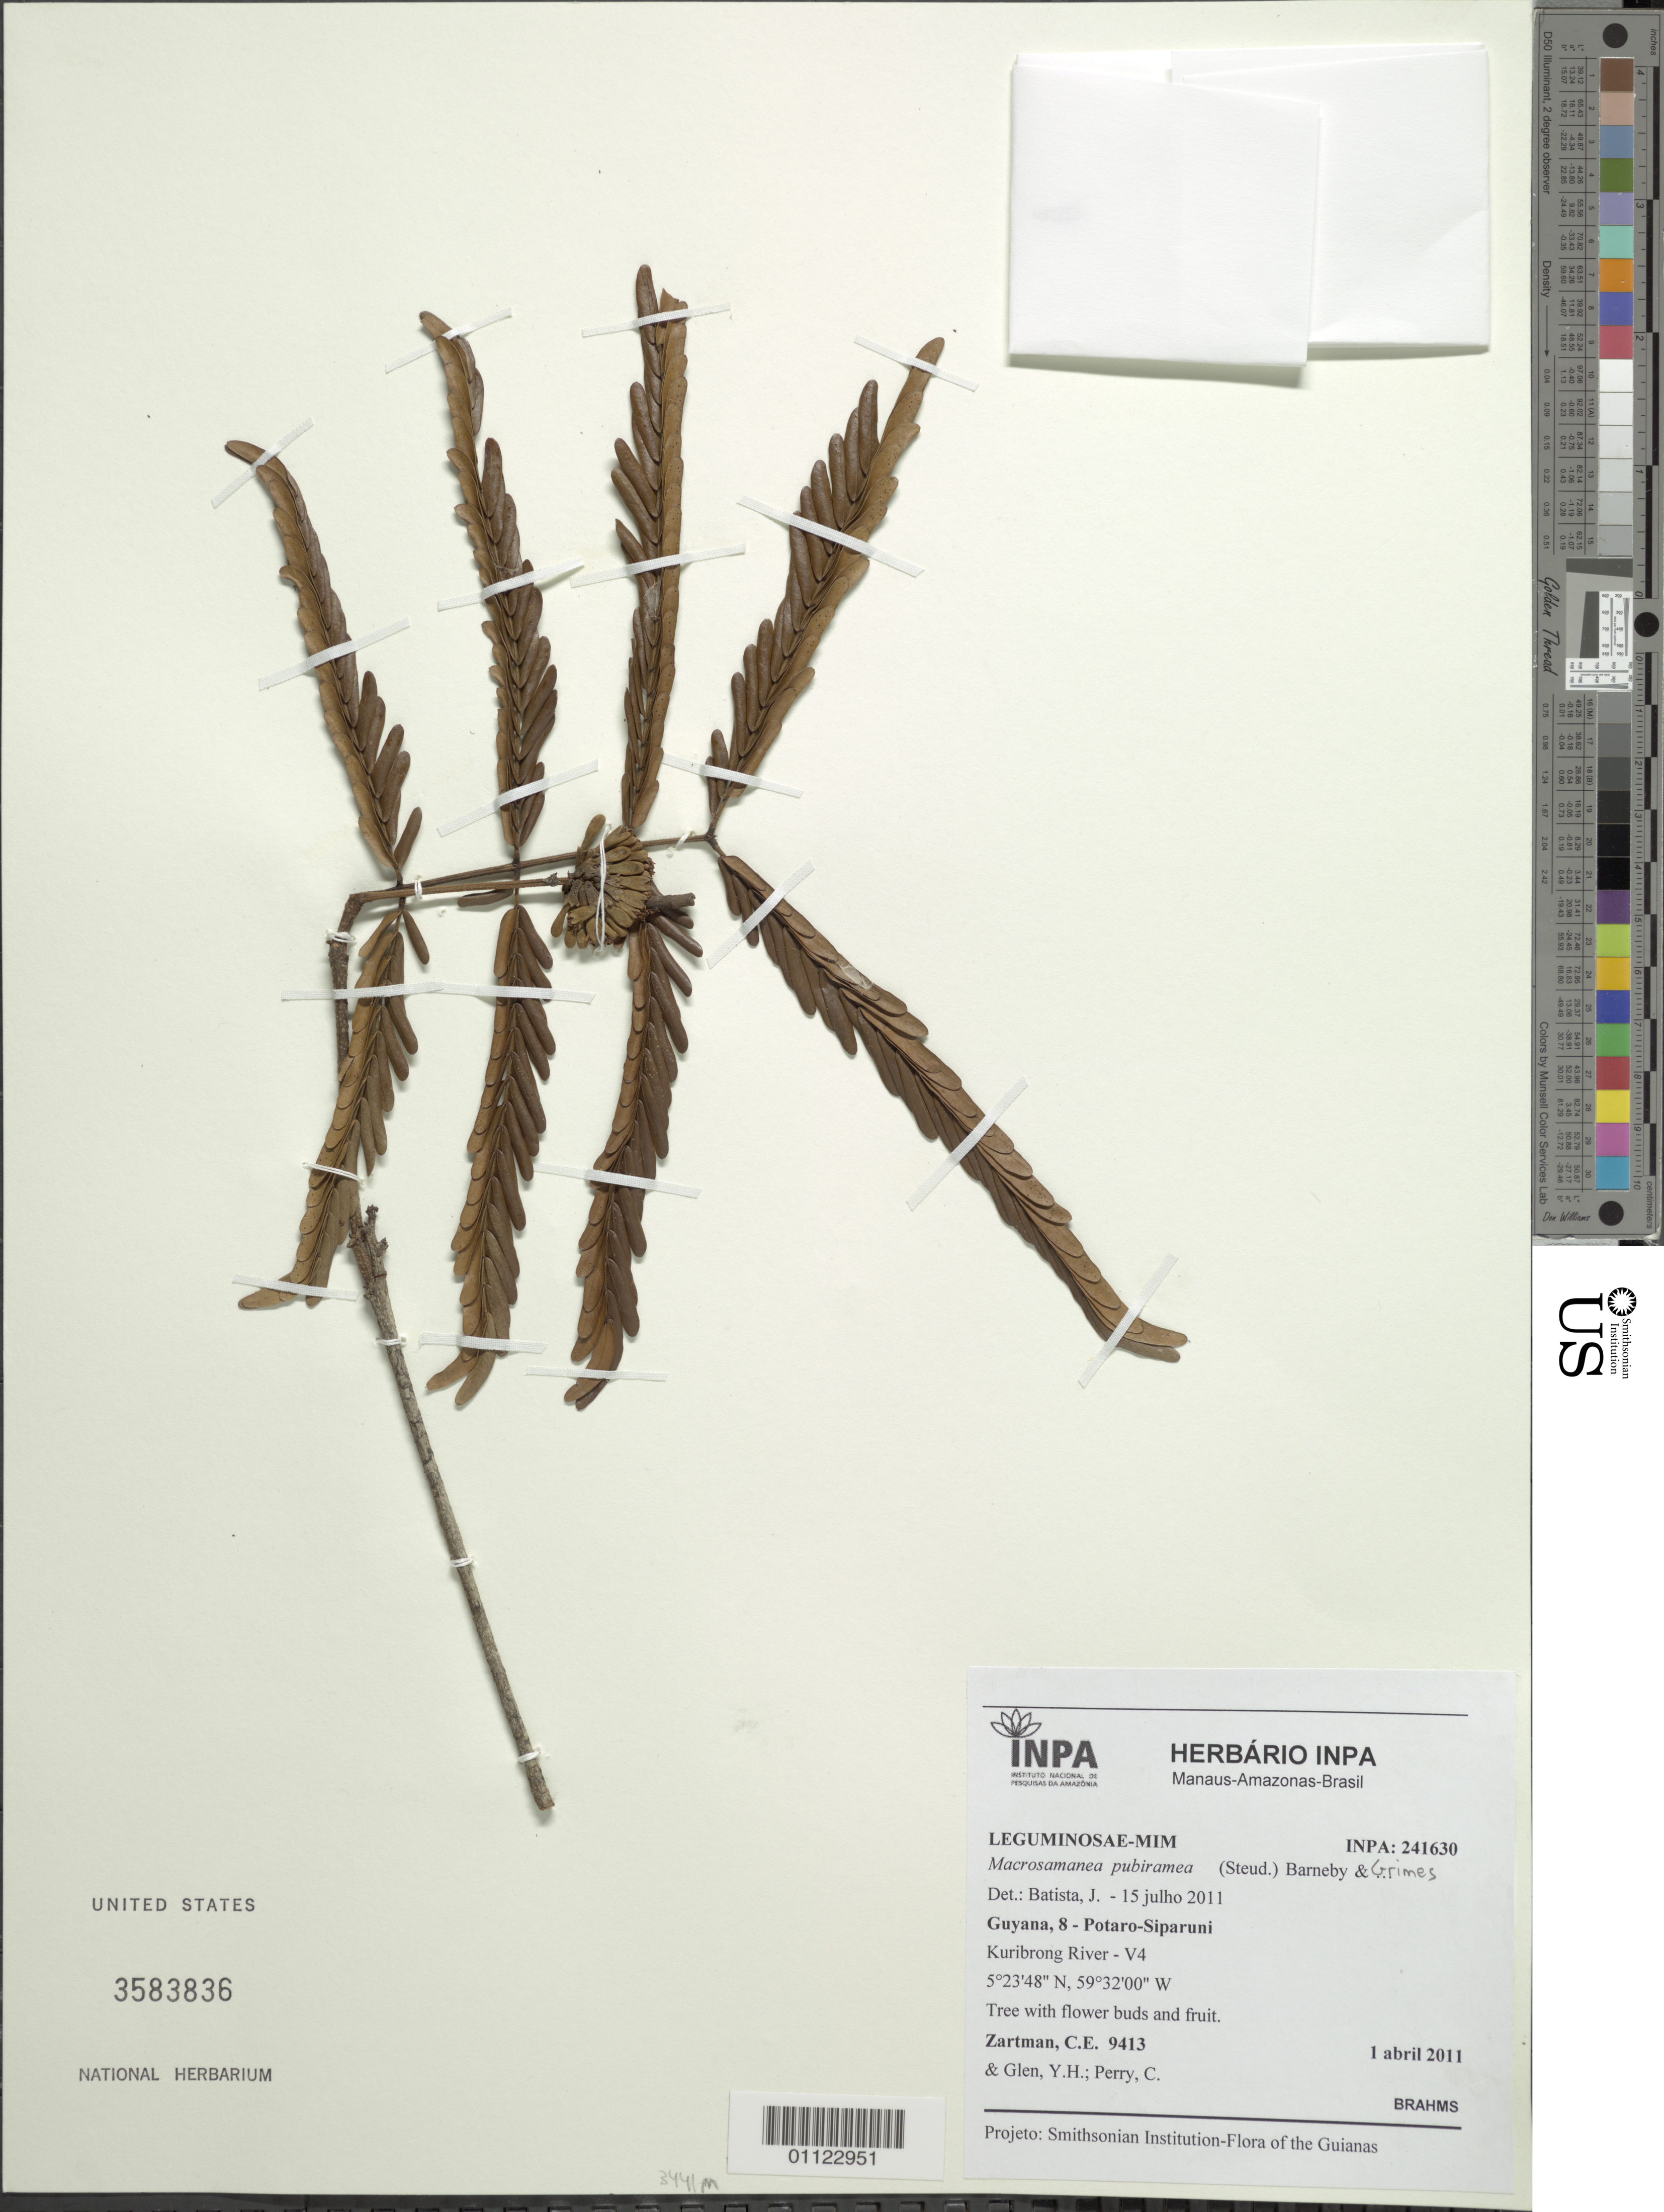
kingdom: Plantae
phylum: Tracheophyta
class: Magnoliopsida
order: Fabales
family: Fabaceae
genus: Macrosamanea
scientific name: Macrosamanea pubiramea var. pubiramea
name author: (Steud.) Barneby & J.W. Grimes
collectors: C. Zartman, Y. Glen & C. Perry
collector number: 9413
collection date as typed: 1-Apr-11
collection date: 1911-04-01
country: Guyana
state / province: Potaro-Siparuni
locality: Kuribrong River - V4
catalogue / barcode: US 3583836